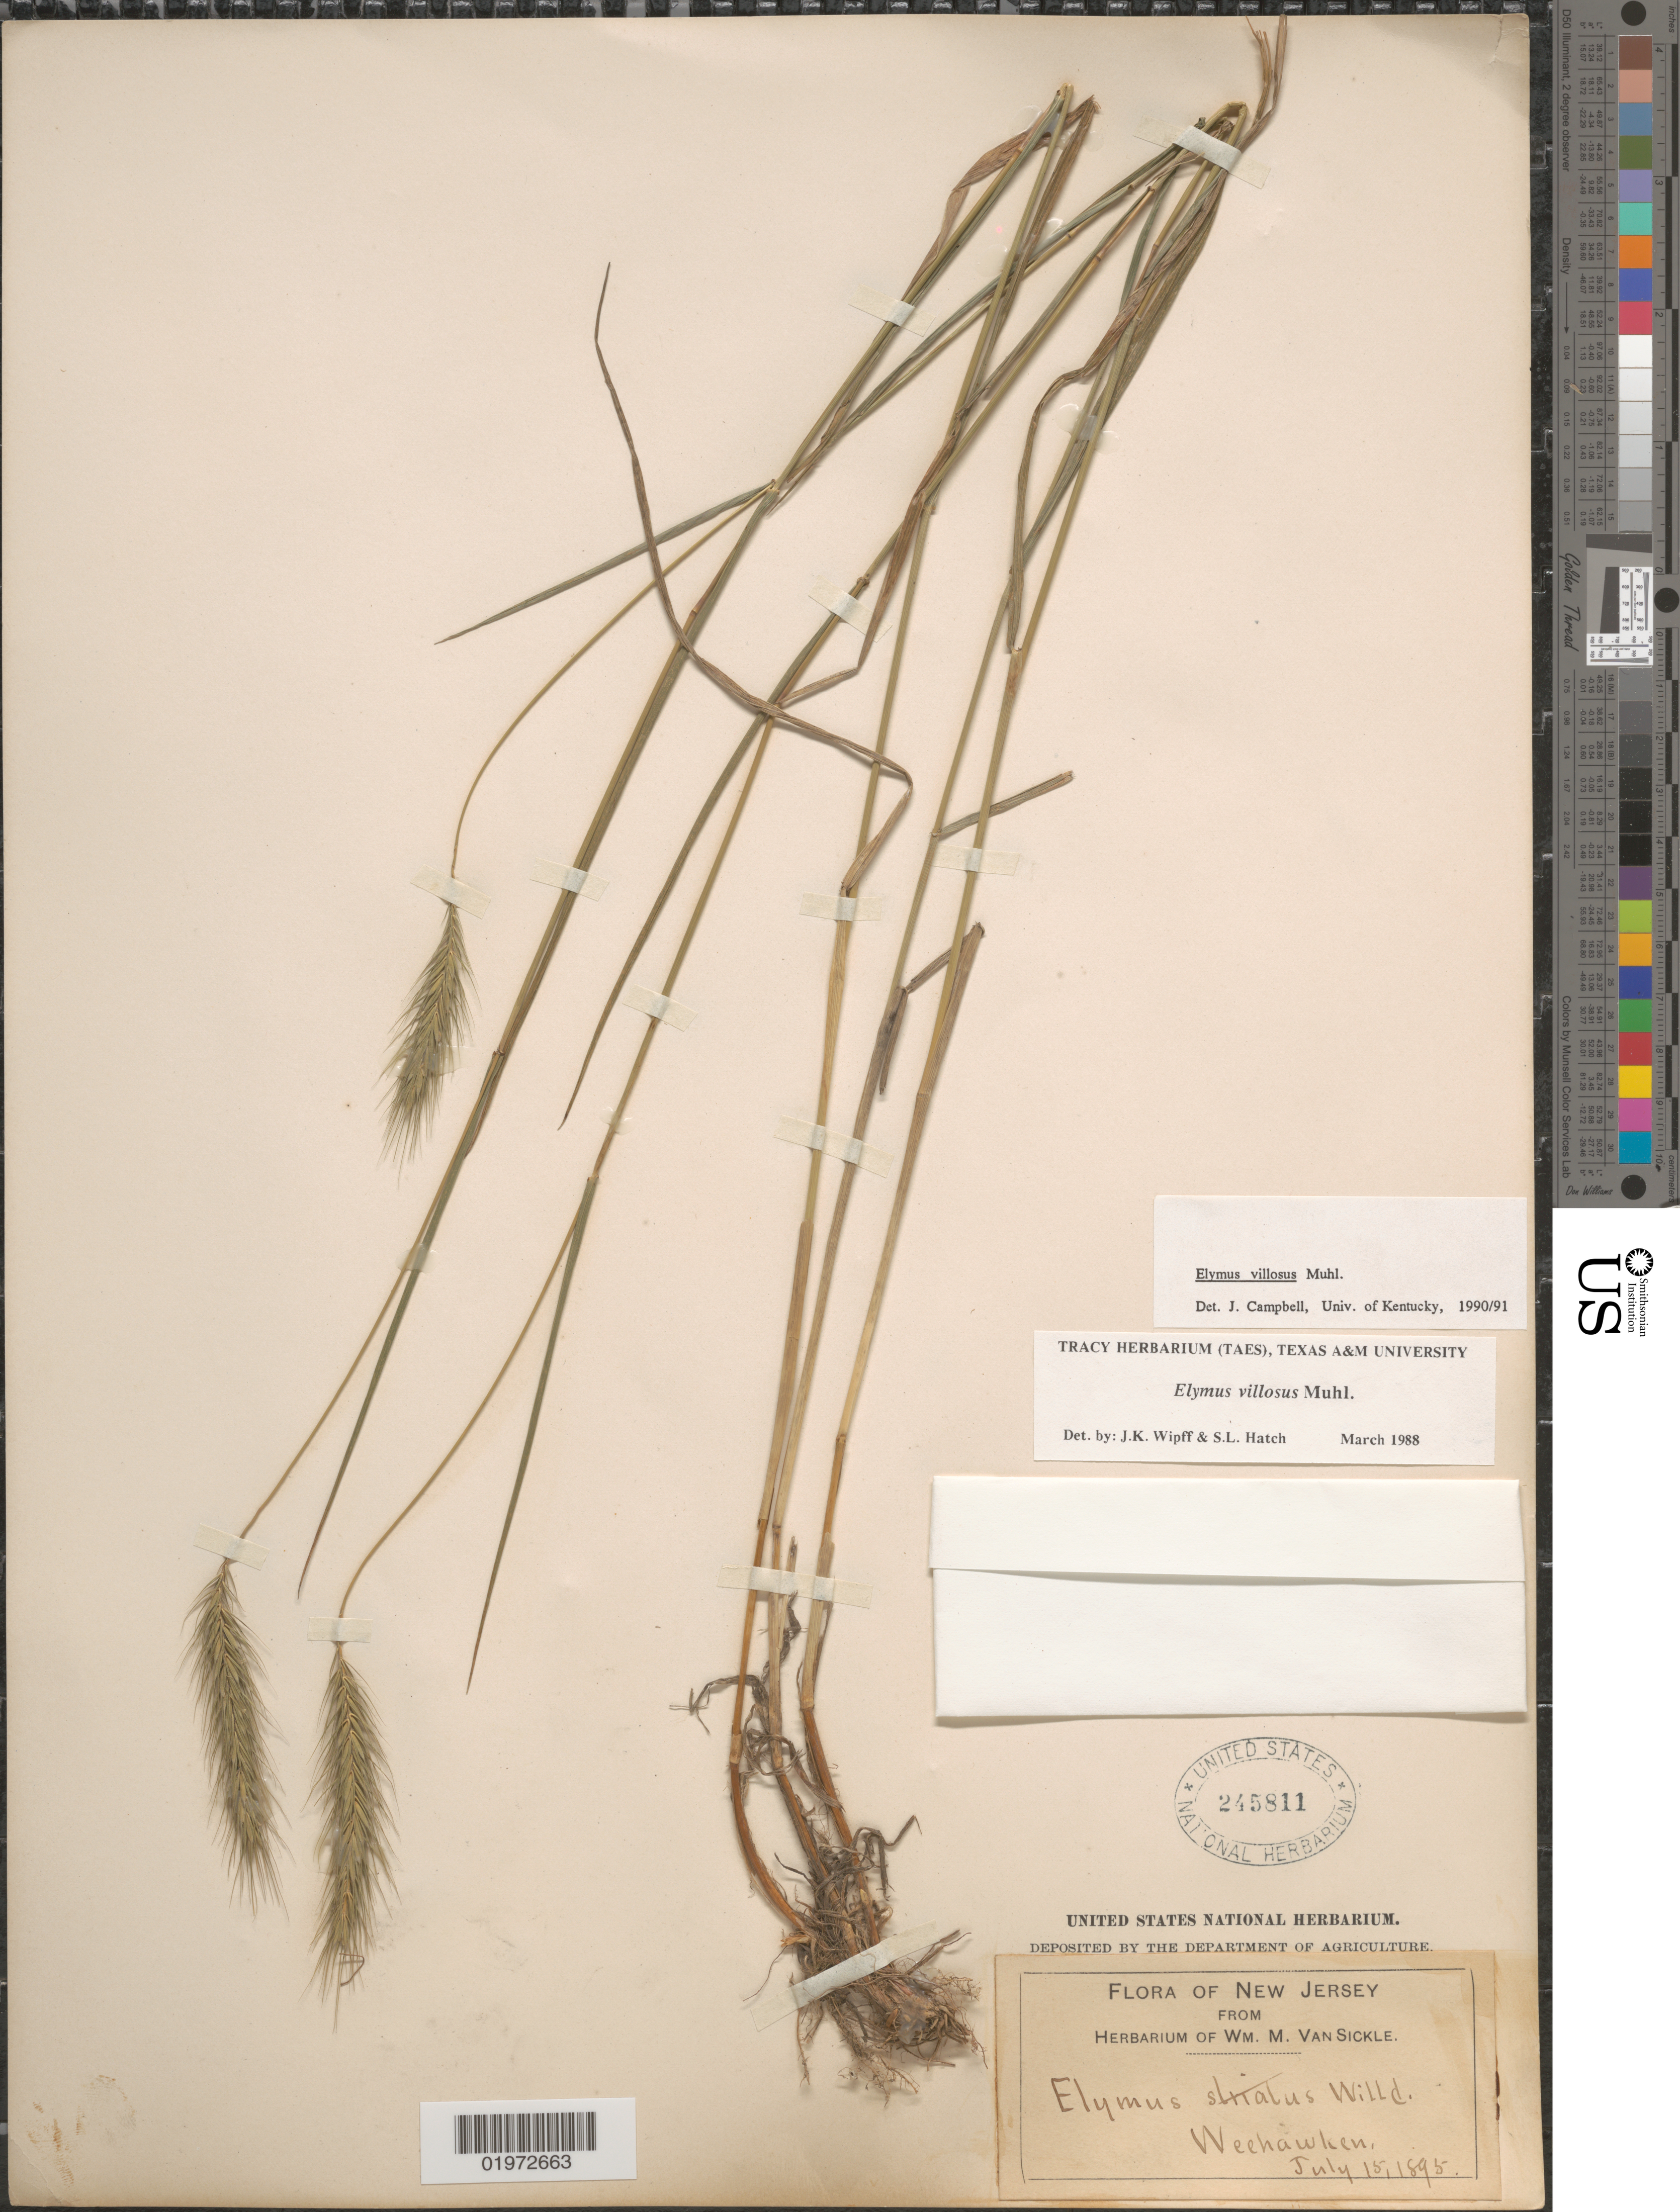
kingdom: Plantae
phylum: Tracheophyta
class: Liliopsida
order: Poales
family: Poaceae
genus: Elymus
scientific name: Elymus villosus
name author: Muhl. ex Willd.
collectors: ex herb. Wm. M. Van Sickle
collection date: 1895-07-15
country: United States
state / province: New Jersey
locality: Weehawken.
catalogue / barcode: US 245811